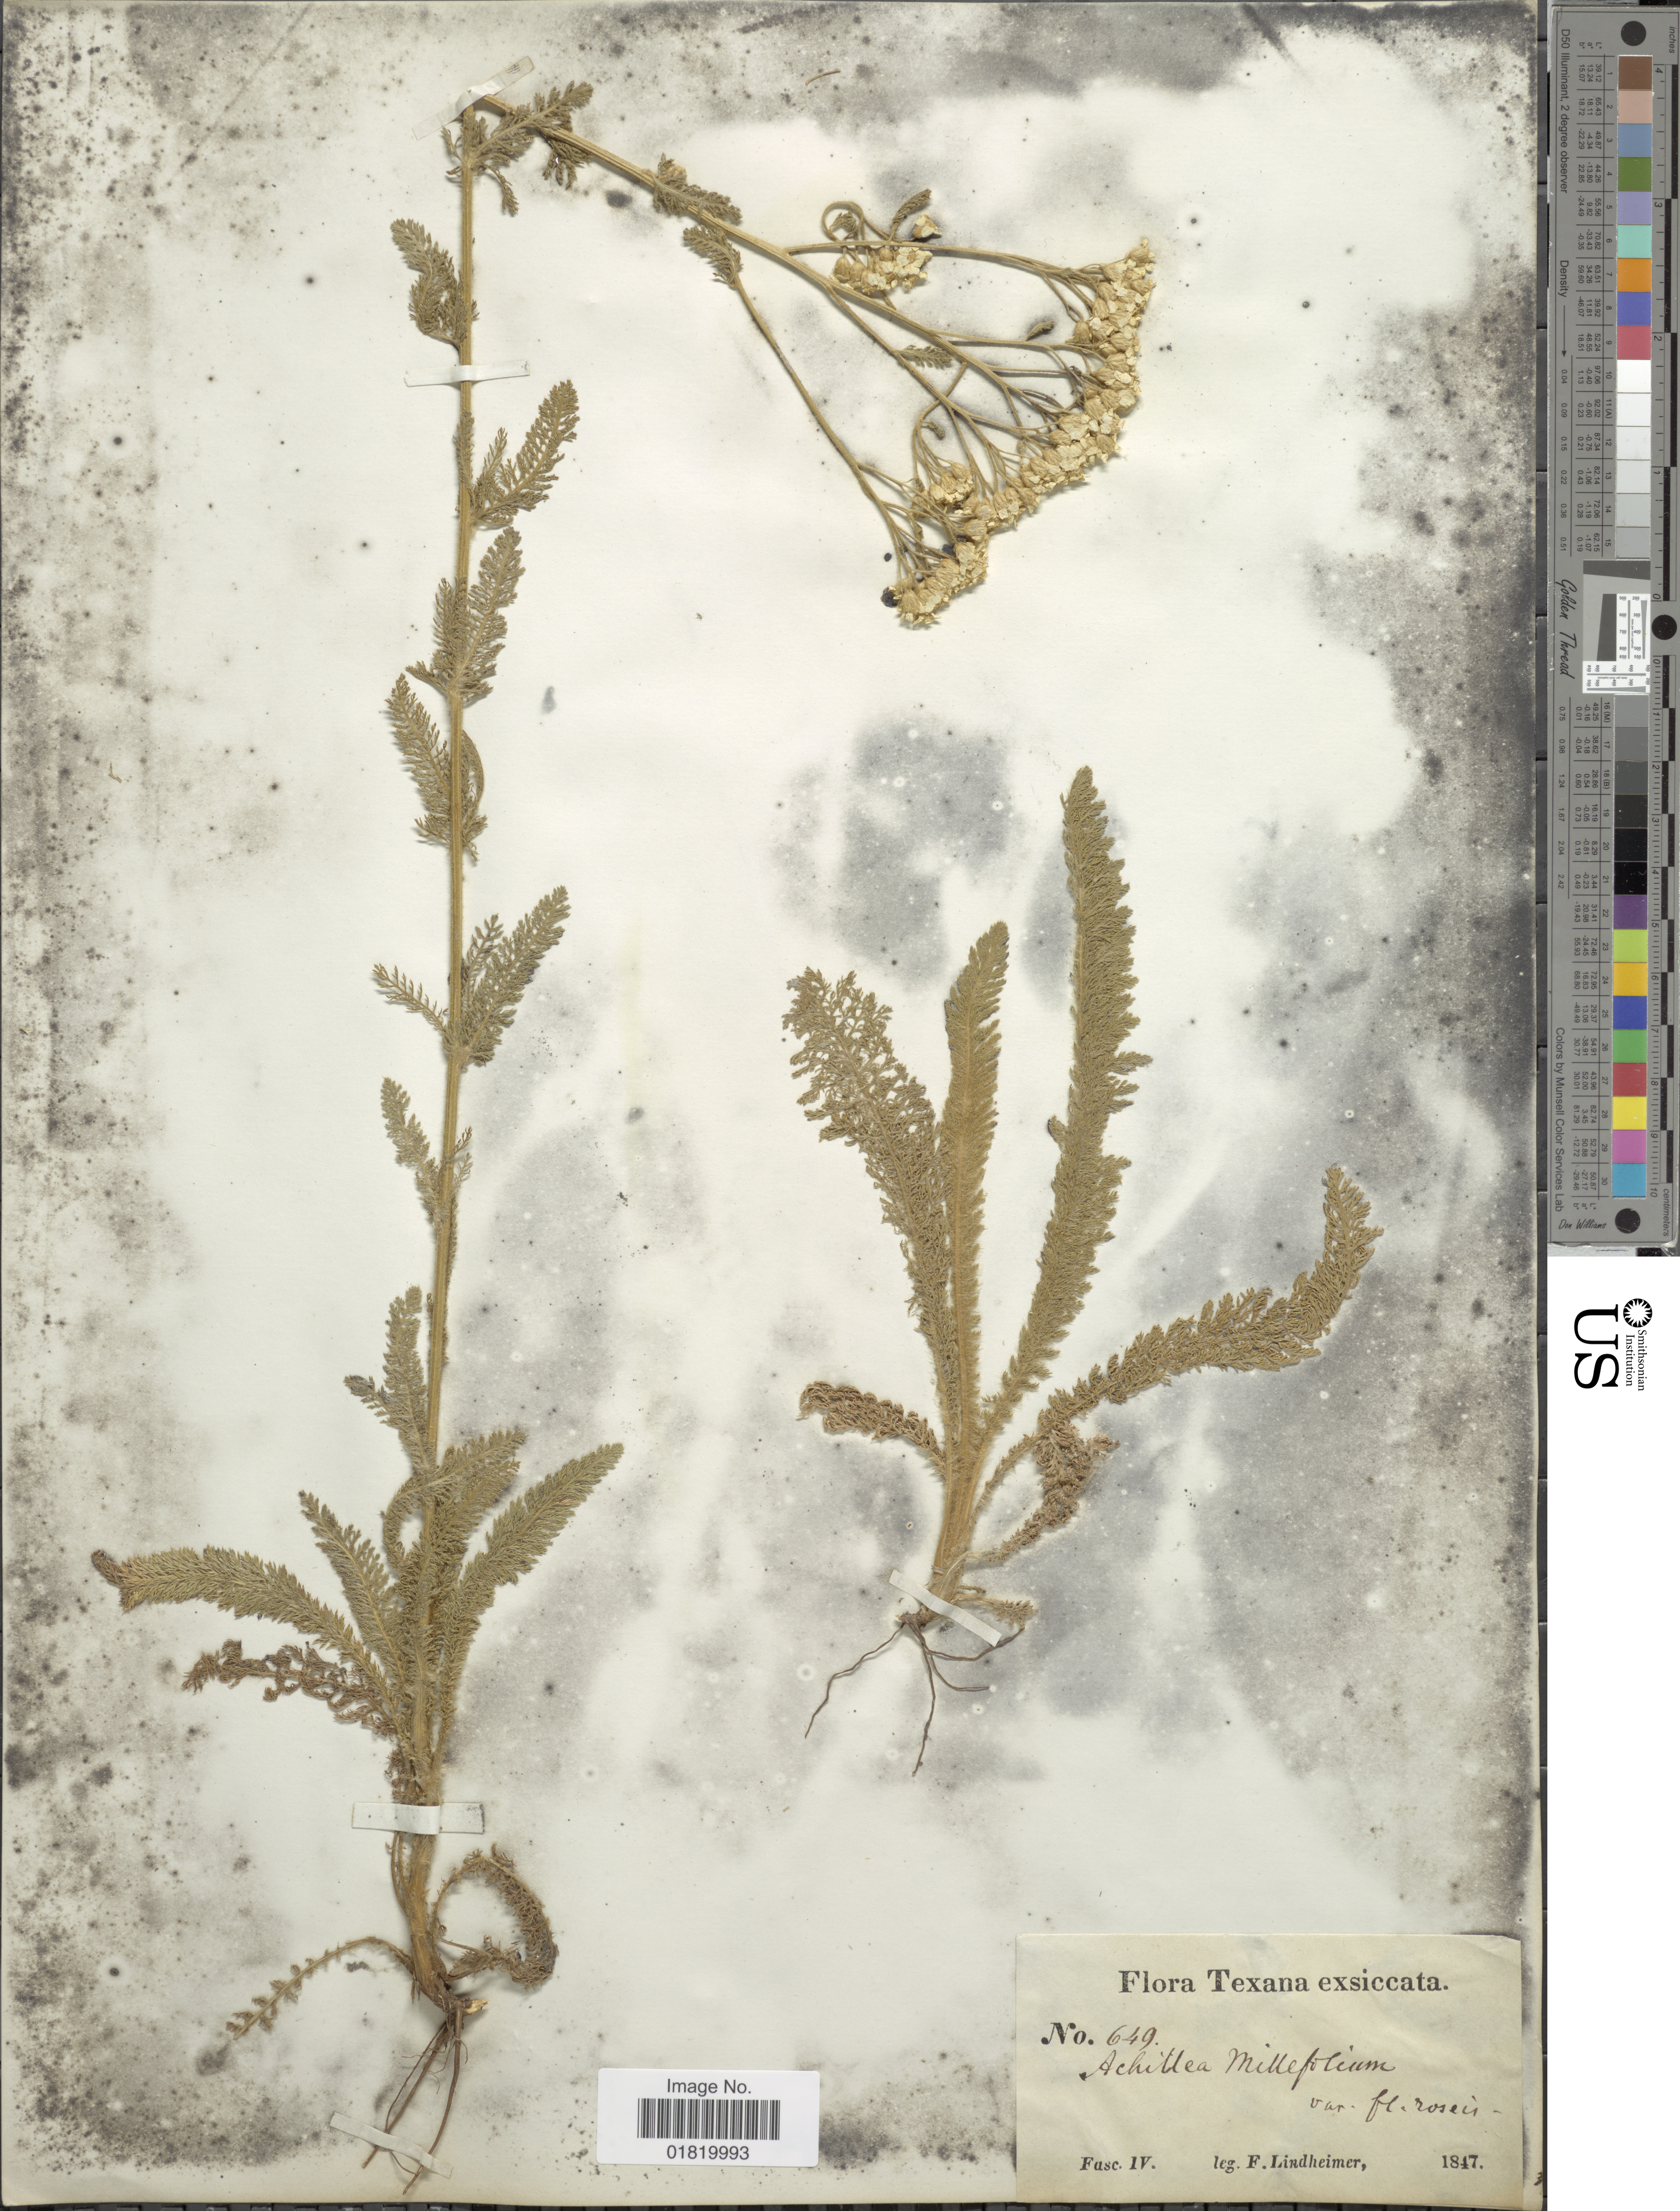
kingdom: Plantae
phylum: Tracheophyta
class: Magnoliopsida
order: Asterales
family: Asteraceae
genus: Achillea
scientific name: Achillea lanulosa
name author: Nutt.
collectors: F. Lindheimer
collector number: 649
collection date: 1847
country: United States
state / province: Texas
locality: Fase IV